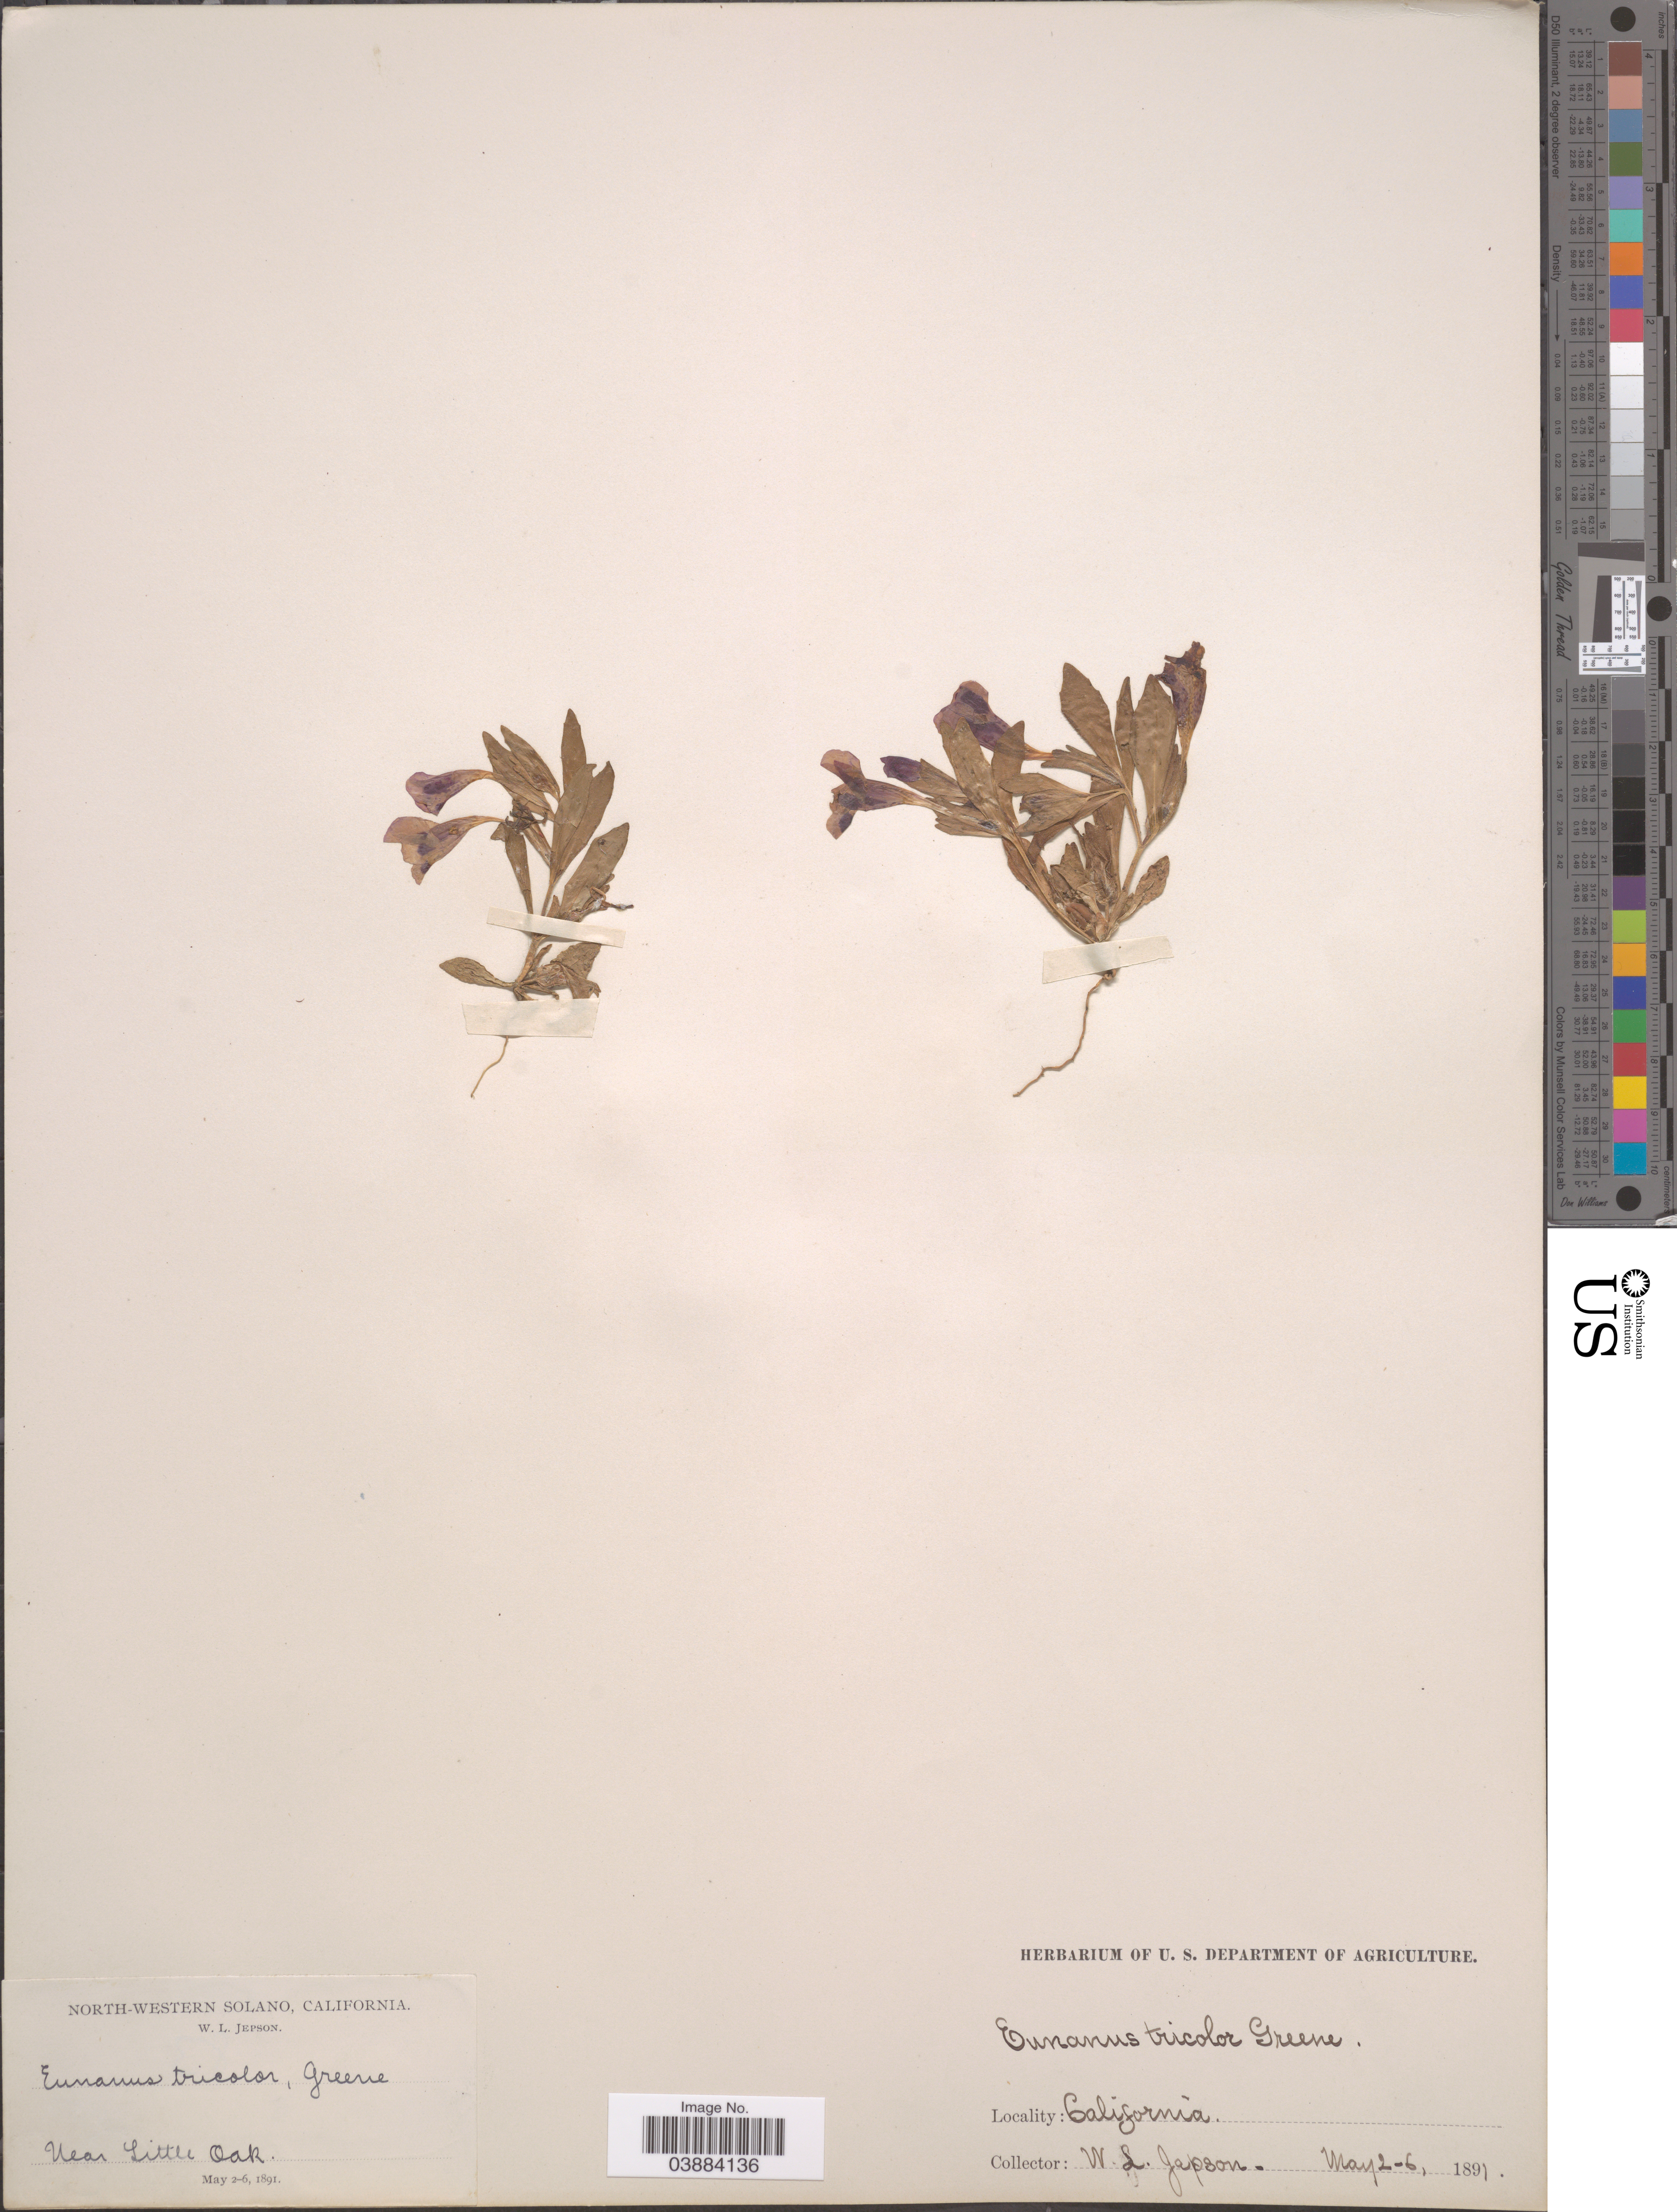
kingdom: Plantae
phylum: Tracheophyta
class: Magnoliopsida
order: Lamiales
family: Phrymaceae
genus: Eunanus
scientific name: Eunanus tricolor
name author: (Hartw. ex Lindl.) Greene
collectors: W. L. Jepson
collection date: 1891-05-02/1891-05-06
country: United States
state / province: California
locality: North-western Solano. Near Little Oak.